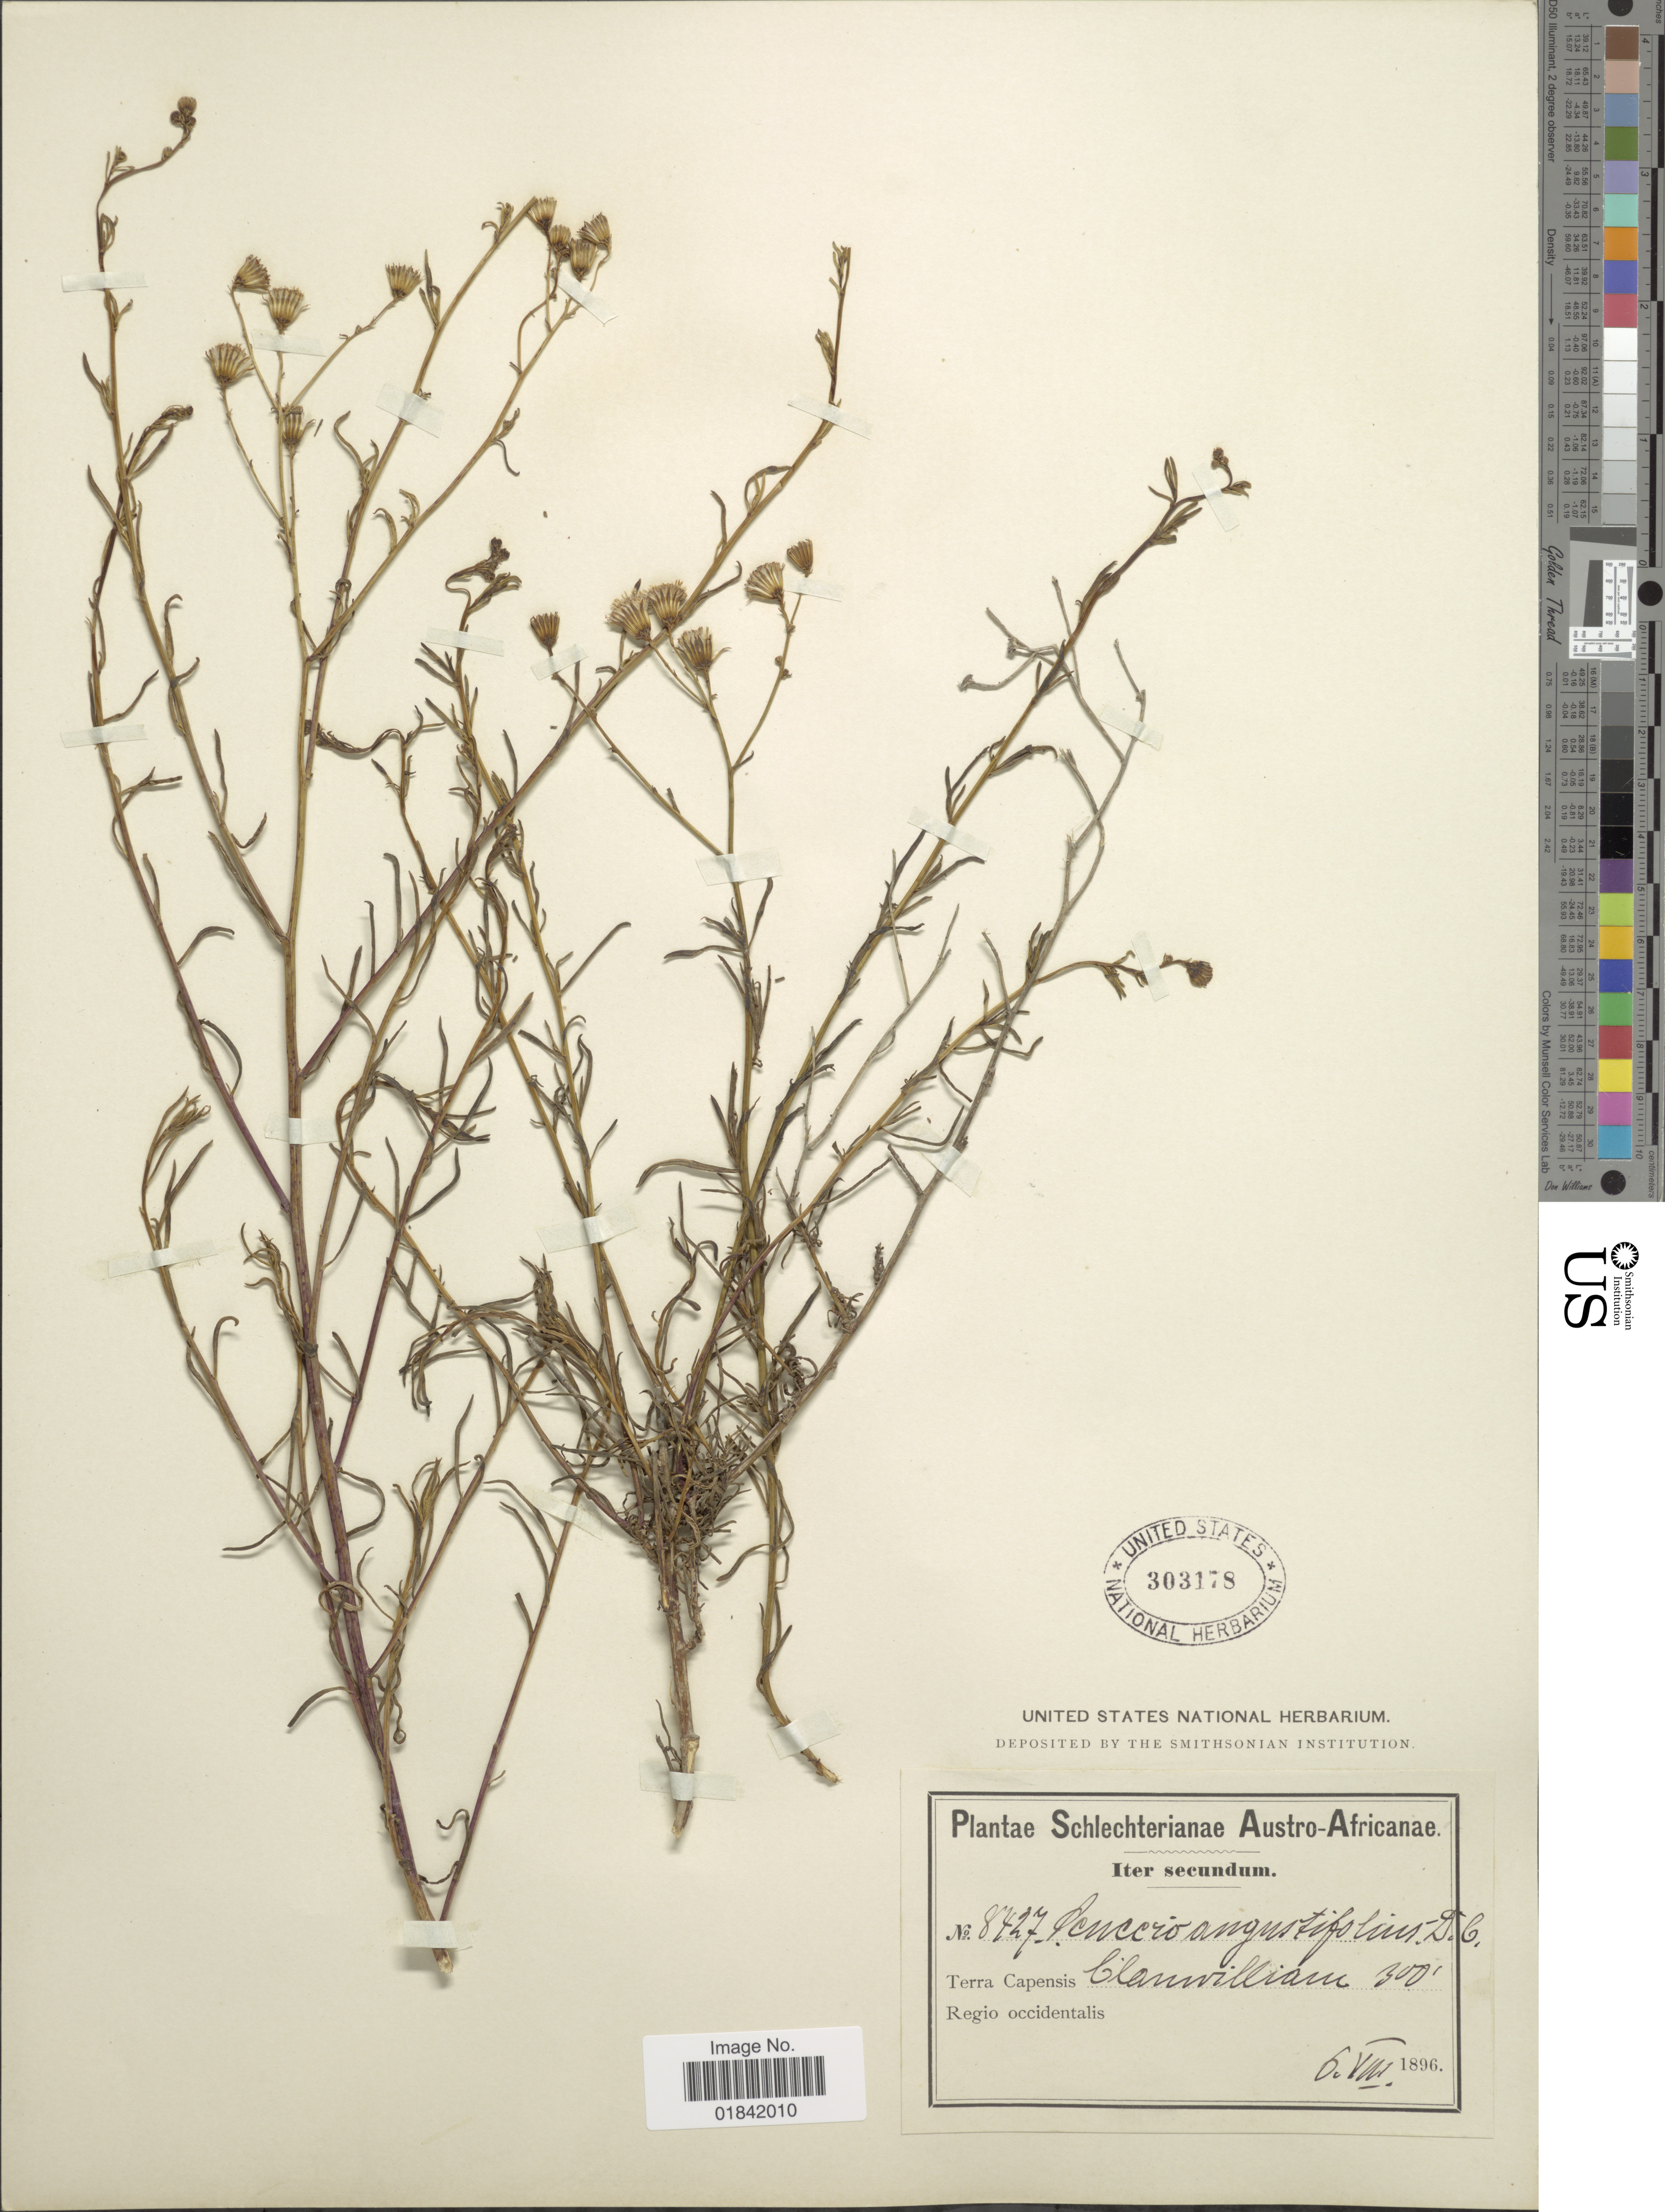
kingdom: Plantae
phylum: Tracheophyta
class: Magnoliopsida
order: Asterales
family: Asteraceae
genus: Senecio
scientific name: Senecio angustifolius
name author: (Thunb.) Willd.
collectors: F. R. R. Schlechter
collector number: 8427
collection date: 1896-08-06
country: South Africa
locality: Austro-Afeicanae, Terra Capensis, Regio occidentalis, Clanwilliam.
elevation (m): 91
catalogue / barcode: US 303178